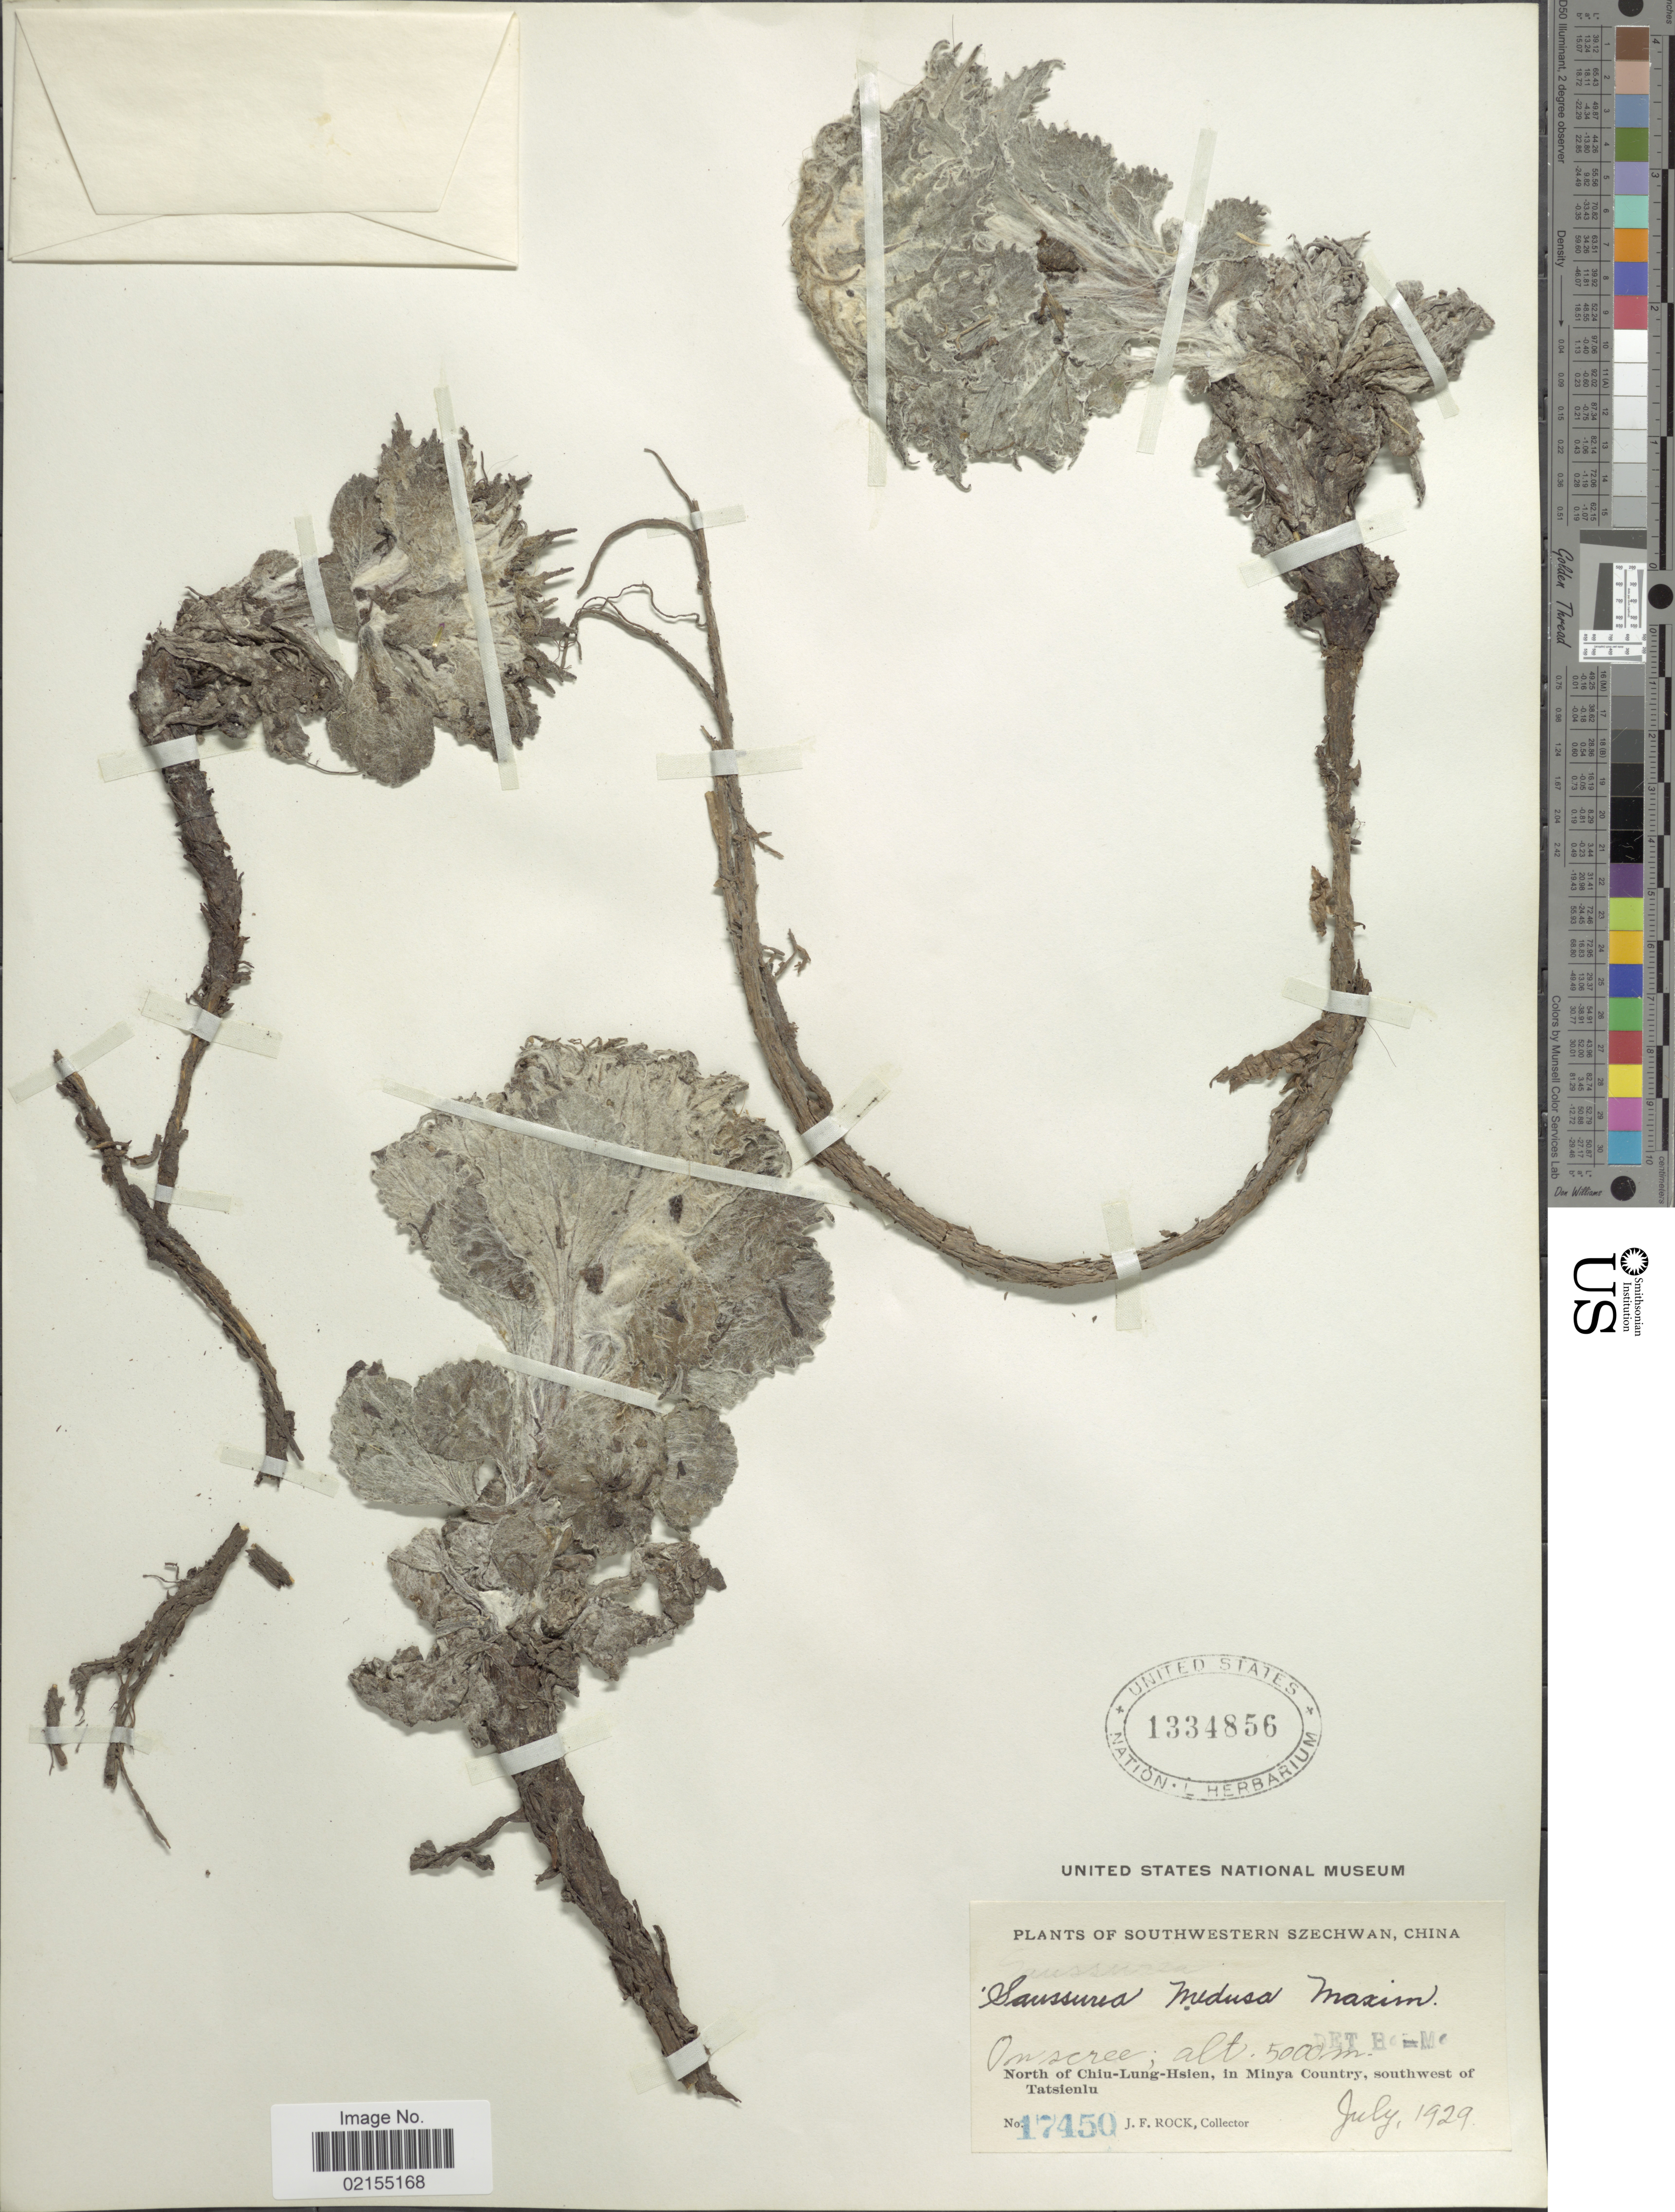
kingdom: Plantae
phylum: Tracheophyta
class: Magnoliopsida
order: Asterales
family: Asteraceae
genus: Saussurea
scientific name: Saussurea medusa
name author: Maxim.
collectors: J. Rock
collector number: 17450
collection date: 1929-07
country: China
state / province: Sichuan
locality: Southwestern Szechwan, China, North of Chiu-Lung-Hsien, in Minya Country, southwest of Tatsienlu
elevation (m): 5000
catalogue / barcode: US 1334856